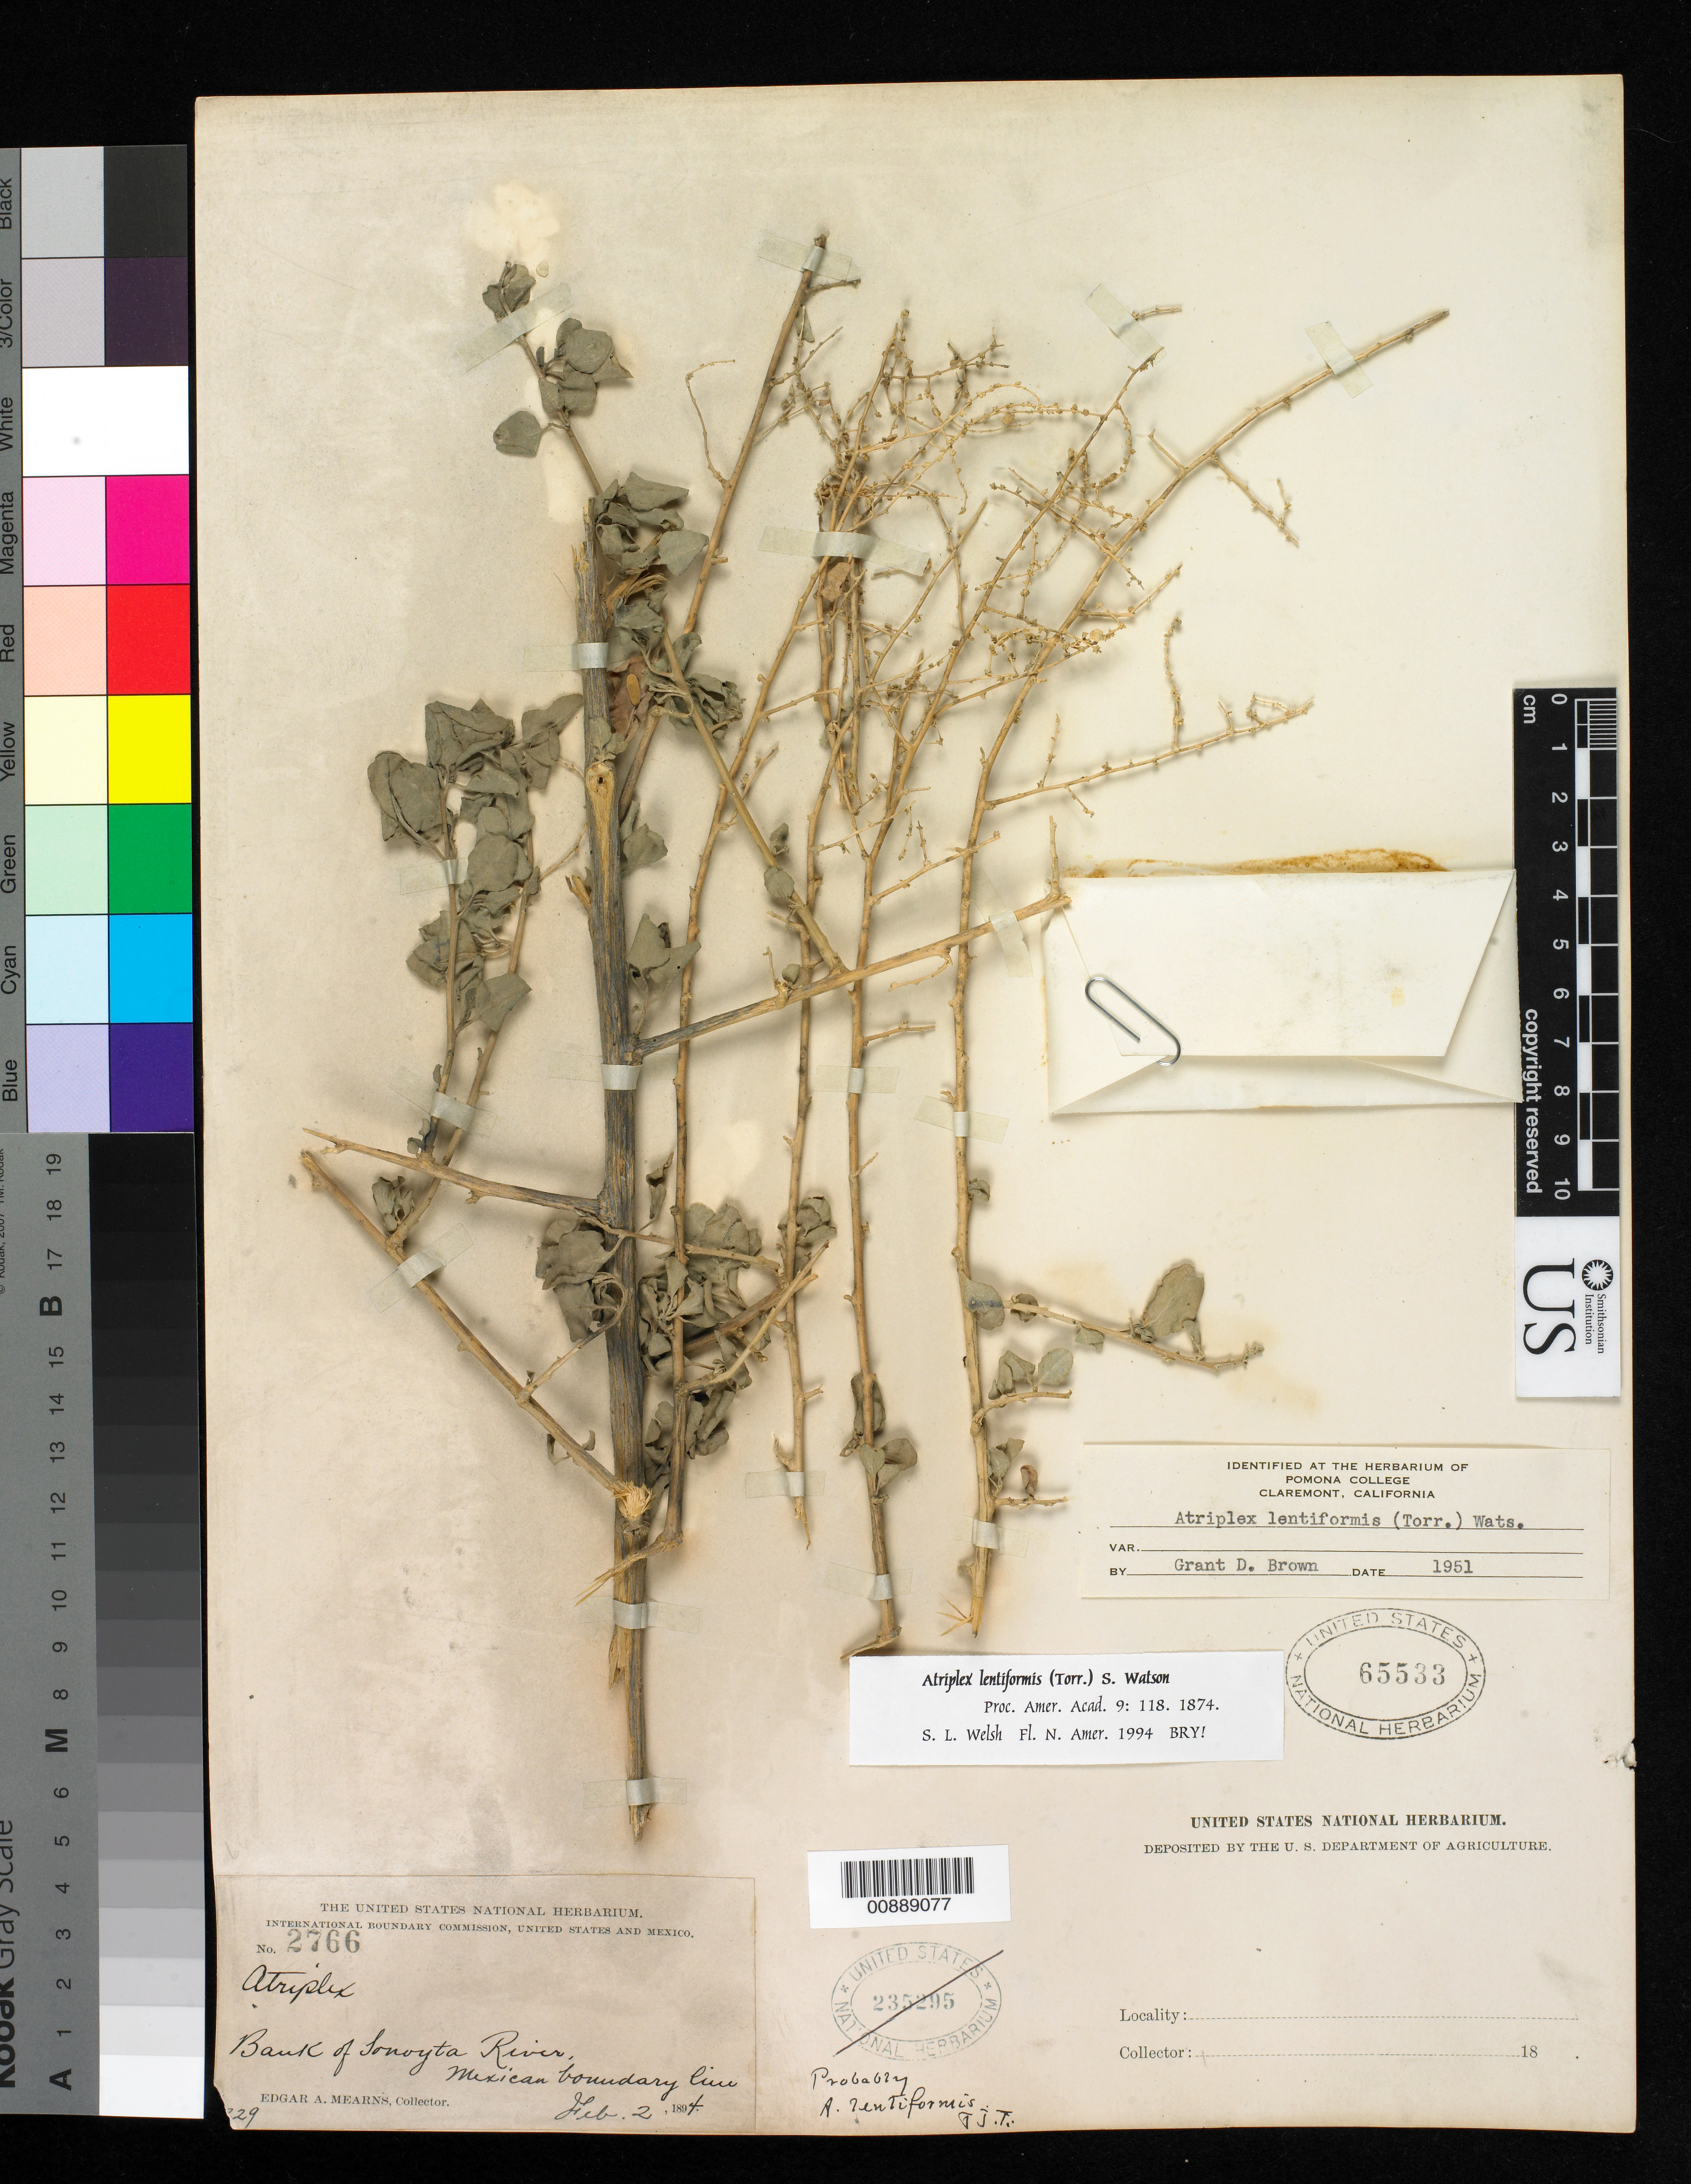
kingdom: Plantae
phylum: Tracheophyta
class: Magnoliopsida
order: Caryophyllales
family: Amaranthaceae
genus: Atriplex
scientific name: Atriplex lentiformis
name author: (Torr.) S. Watson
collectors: E. A. Mearns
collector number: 2766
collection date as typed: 02 Feb 1894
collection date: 1894-02-02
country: Mexico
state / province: Sonora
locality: Bank of Sonoyta River, Mexican Boundary Line.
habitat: Growing up trough mesquites.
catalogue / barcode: US 65533